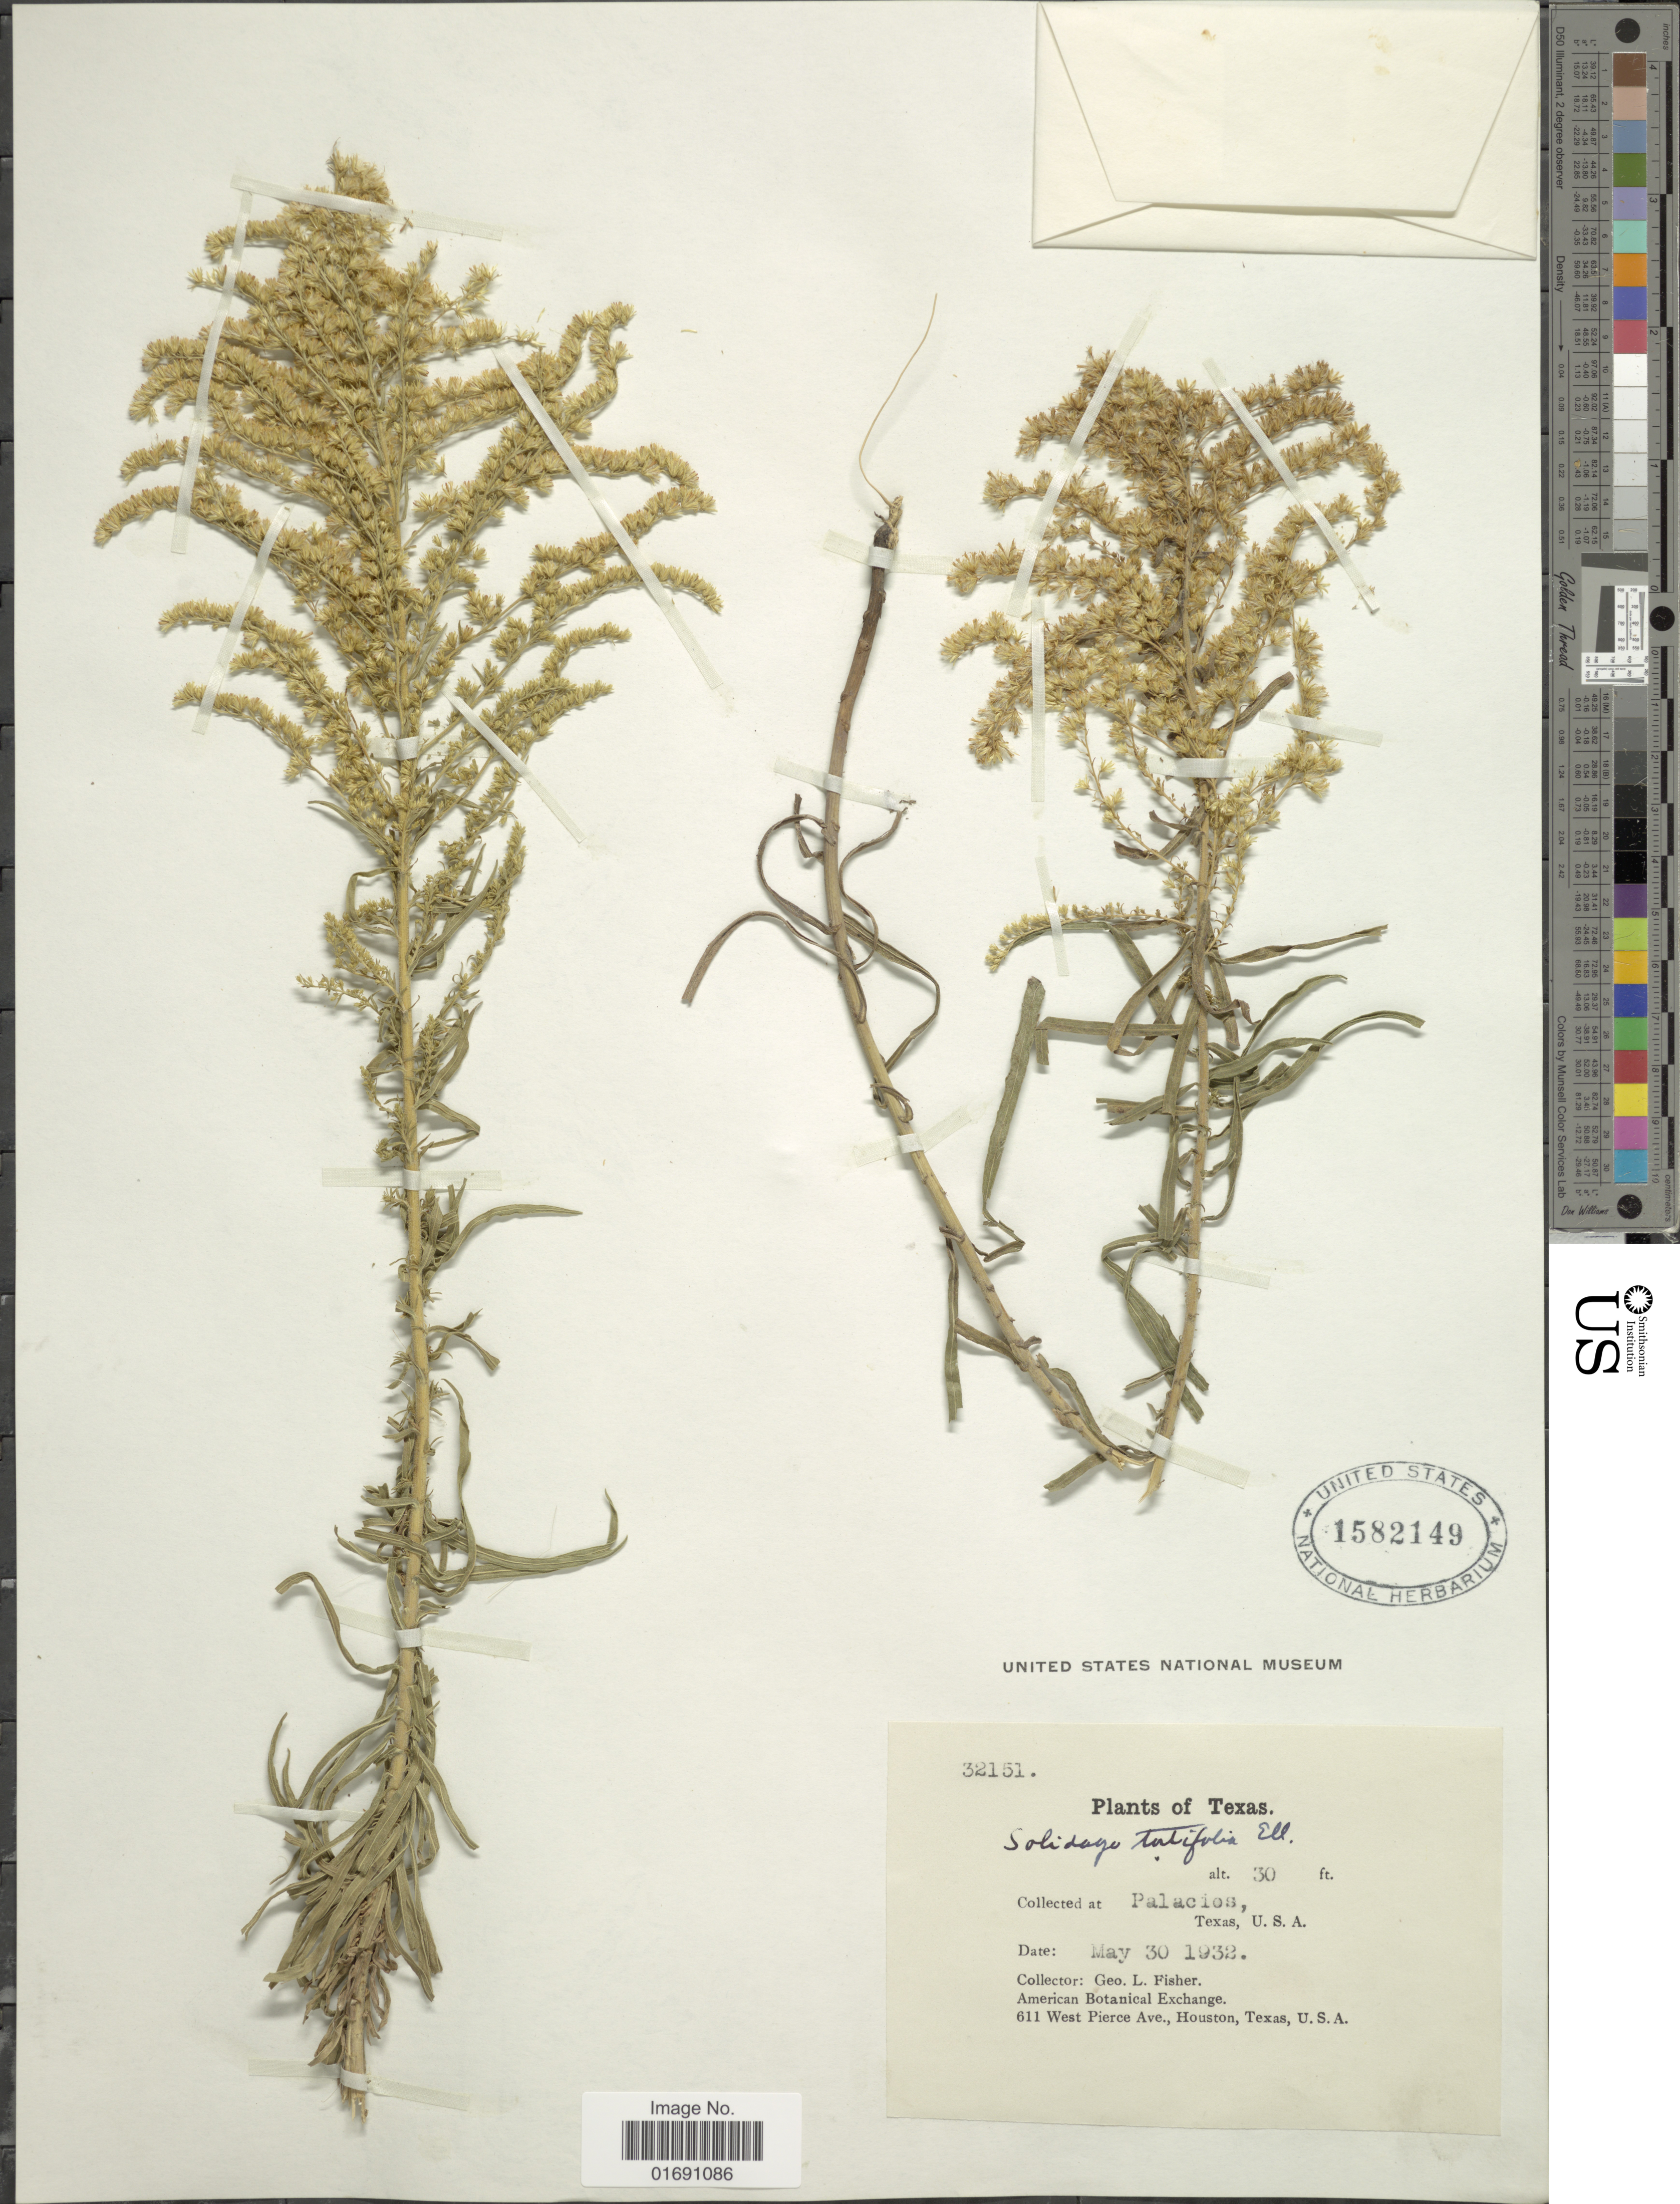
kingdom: Plantae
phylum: Tracheophyta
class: Magnoliopsida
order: Asterales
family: Asteraceae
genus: Solidago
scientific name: Solidago tortifolia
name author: Elliott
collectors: G. L. Fisher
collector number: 32151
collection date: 1932-05-30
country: United States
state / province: Texas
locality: Palacios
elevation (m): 9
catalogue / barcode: US 1582149